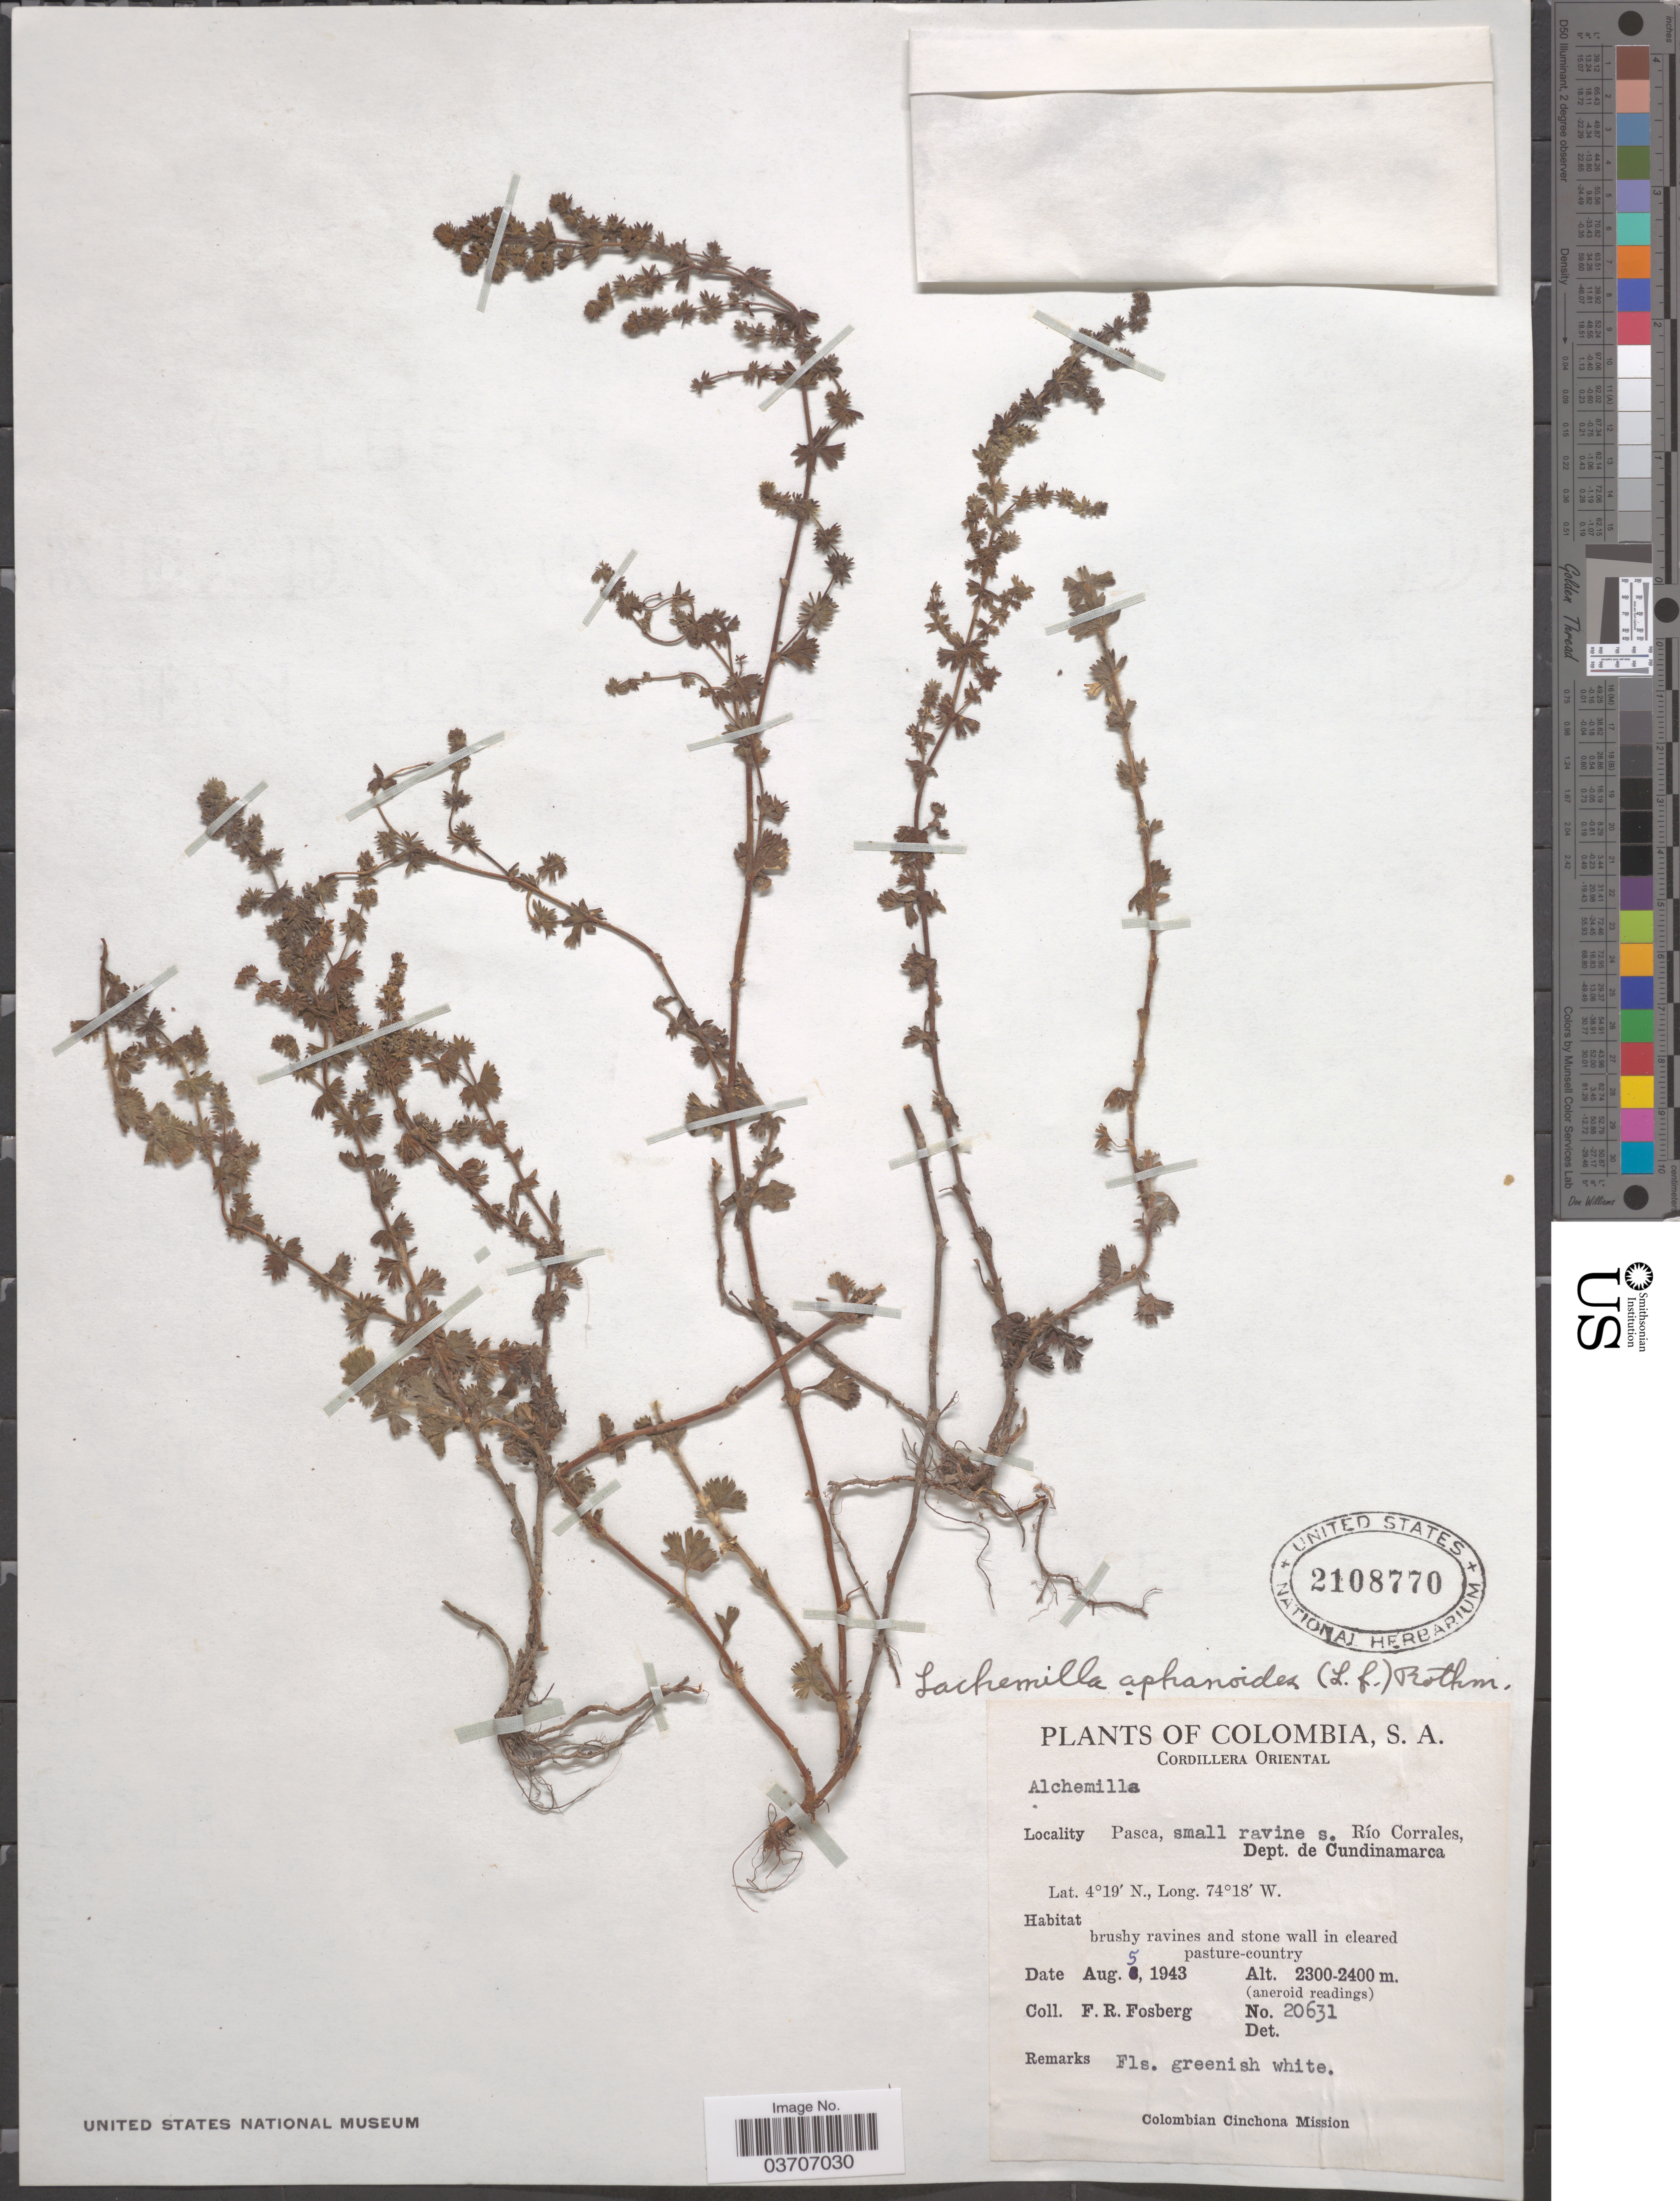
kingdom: Plantae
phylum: Tracheophyta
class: Magnoliopsida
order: Rosales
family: Rosaceae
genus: Lachemilla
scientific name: Lachemilla aphanoides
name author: (Mutis ex L. f.) Rothm.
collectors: F. R. Fosberg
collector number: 20631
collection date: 1943-08-05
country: Colombia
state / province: Cundinamarca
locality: Cordillera Oriental. Pasca, small ravine s. Río Corrales, Dept. de Cundinamarca.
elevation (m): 2300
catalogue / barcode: US 2108770